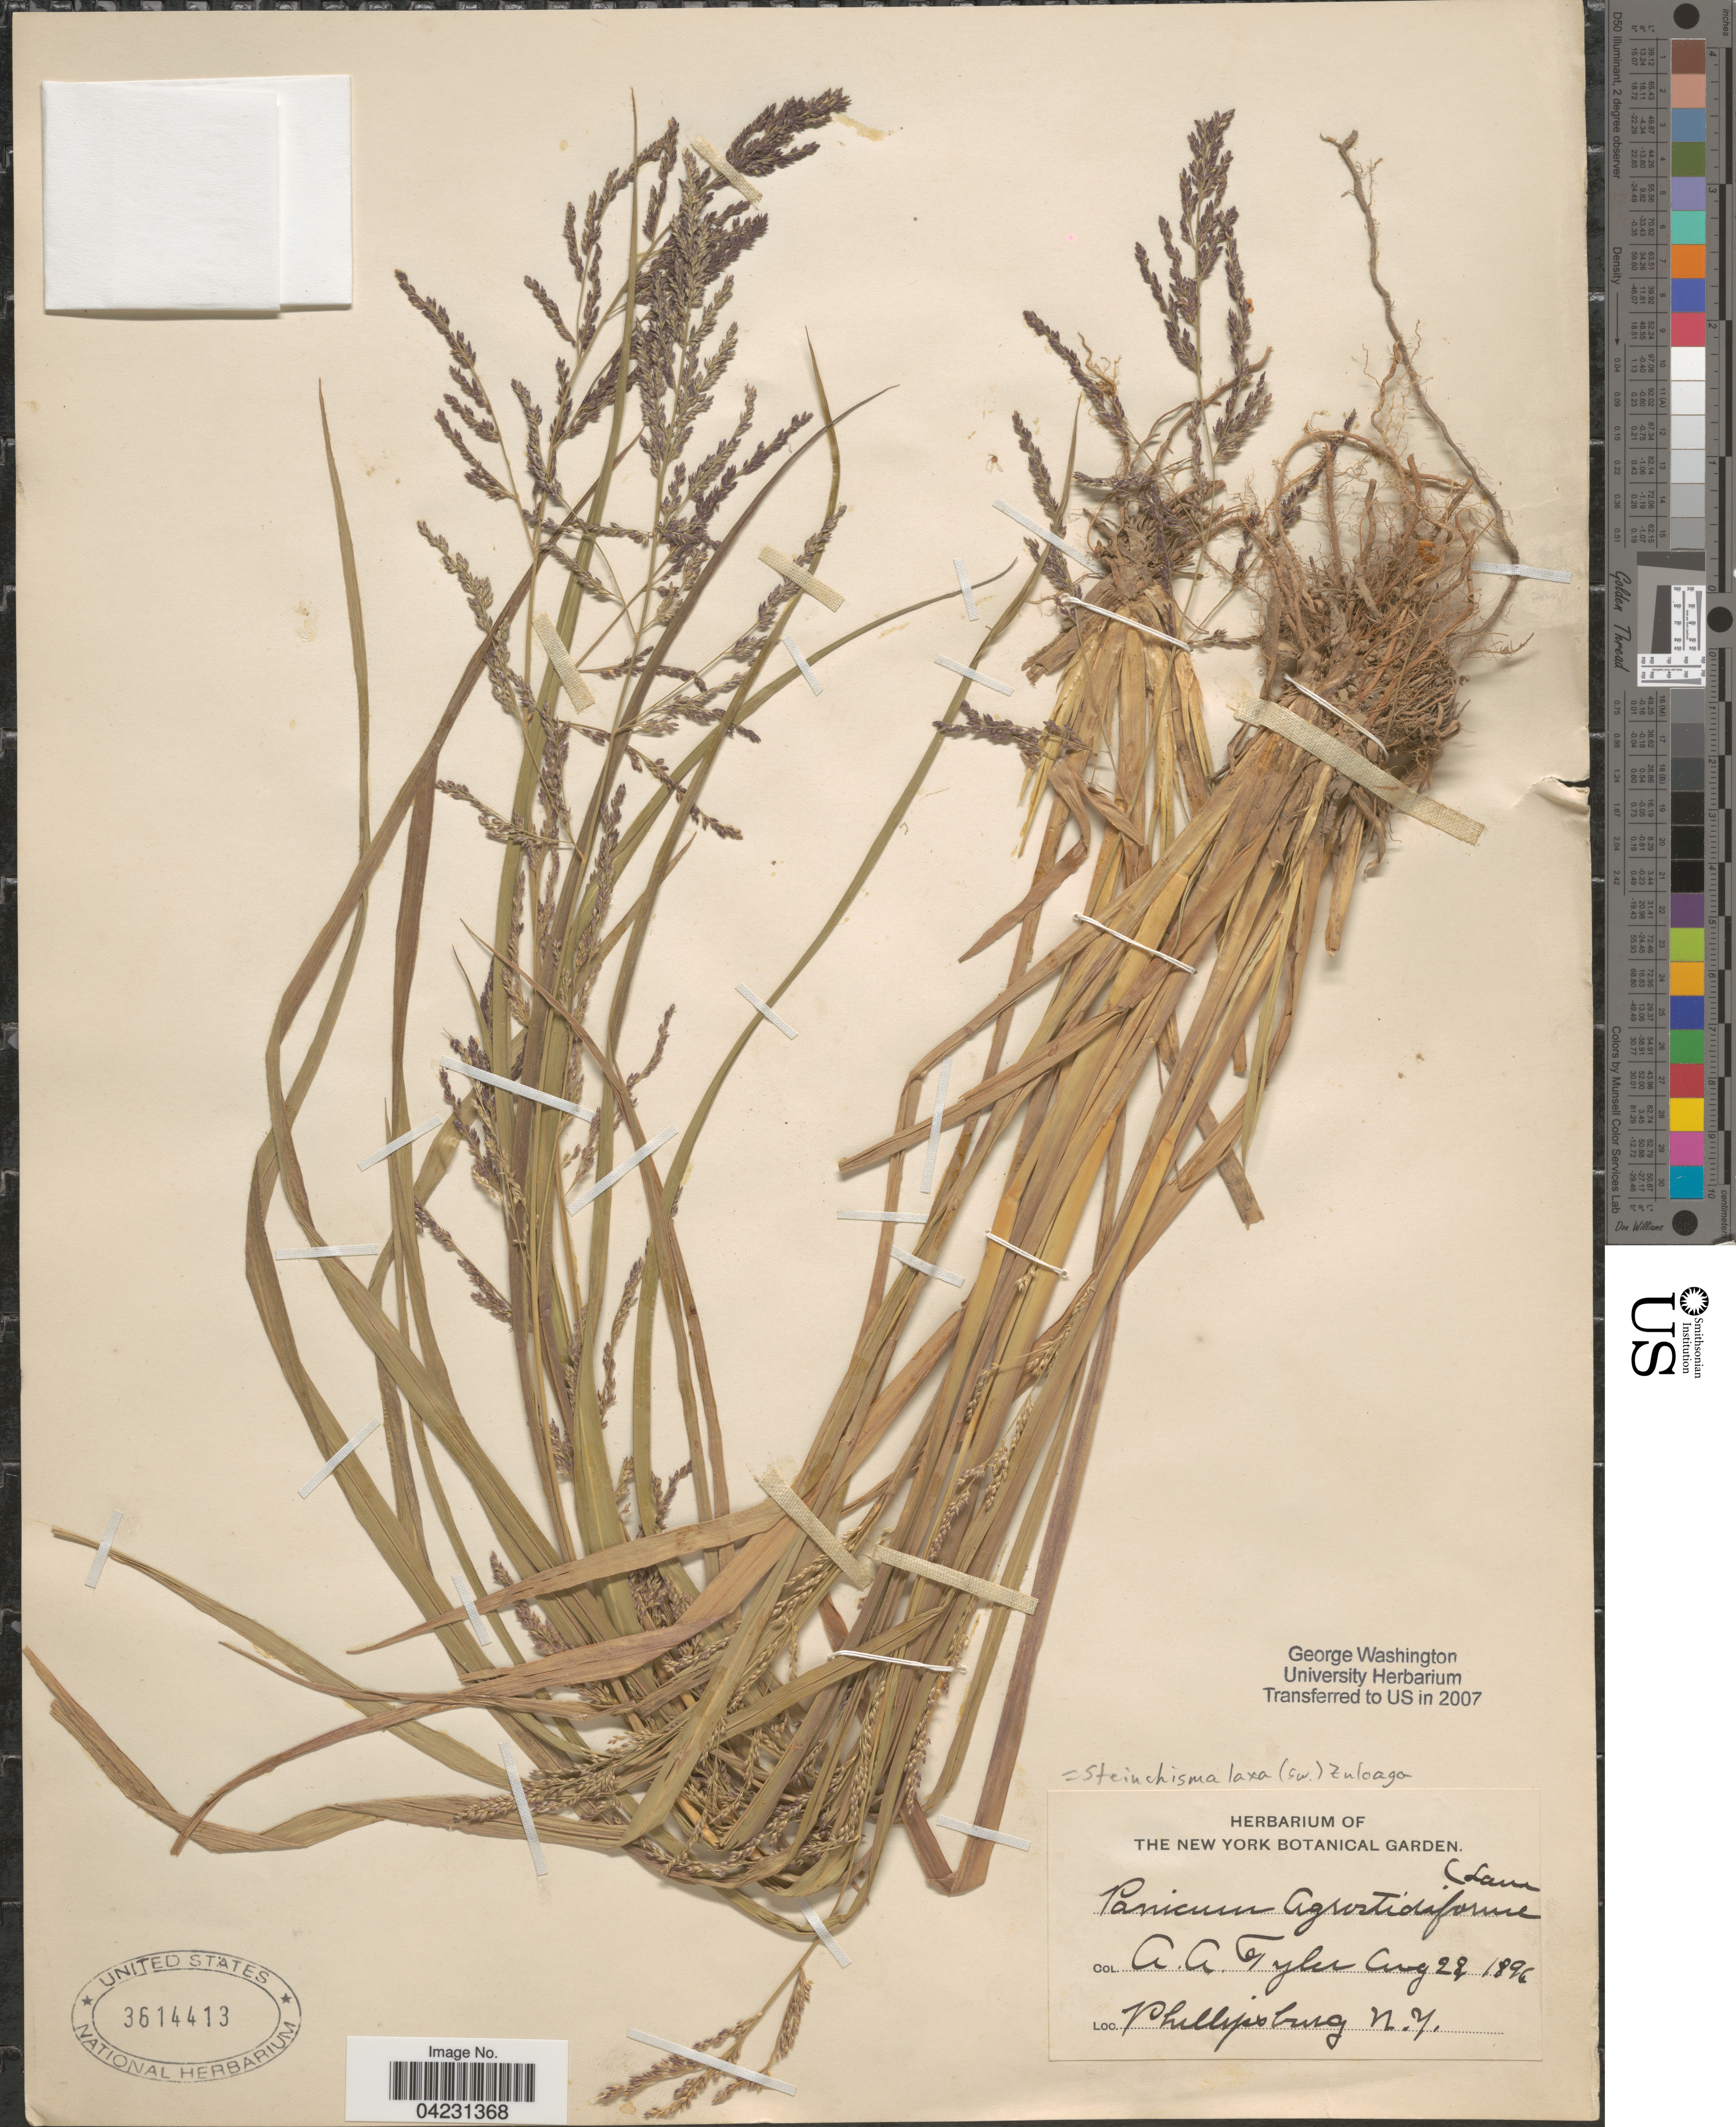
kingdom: Plantae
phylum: Tracheophyta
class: Liliopsida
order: Poales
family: Poaceae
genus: Steinchisma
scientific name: Steinchisma laxum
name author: (Sw.) Zuloaga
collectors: A. Tyler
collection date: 1896-08-28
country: United States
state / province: New York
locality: Phillipsburg.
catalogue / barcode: US 3614413